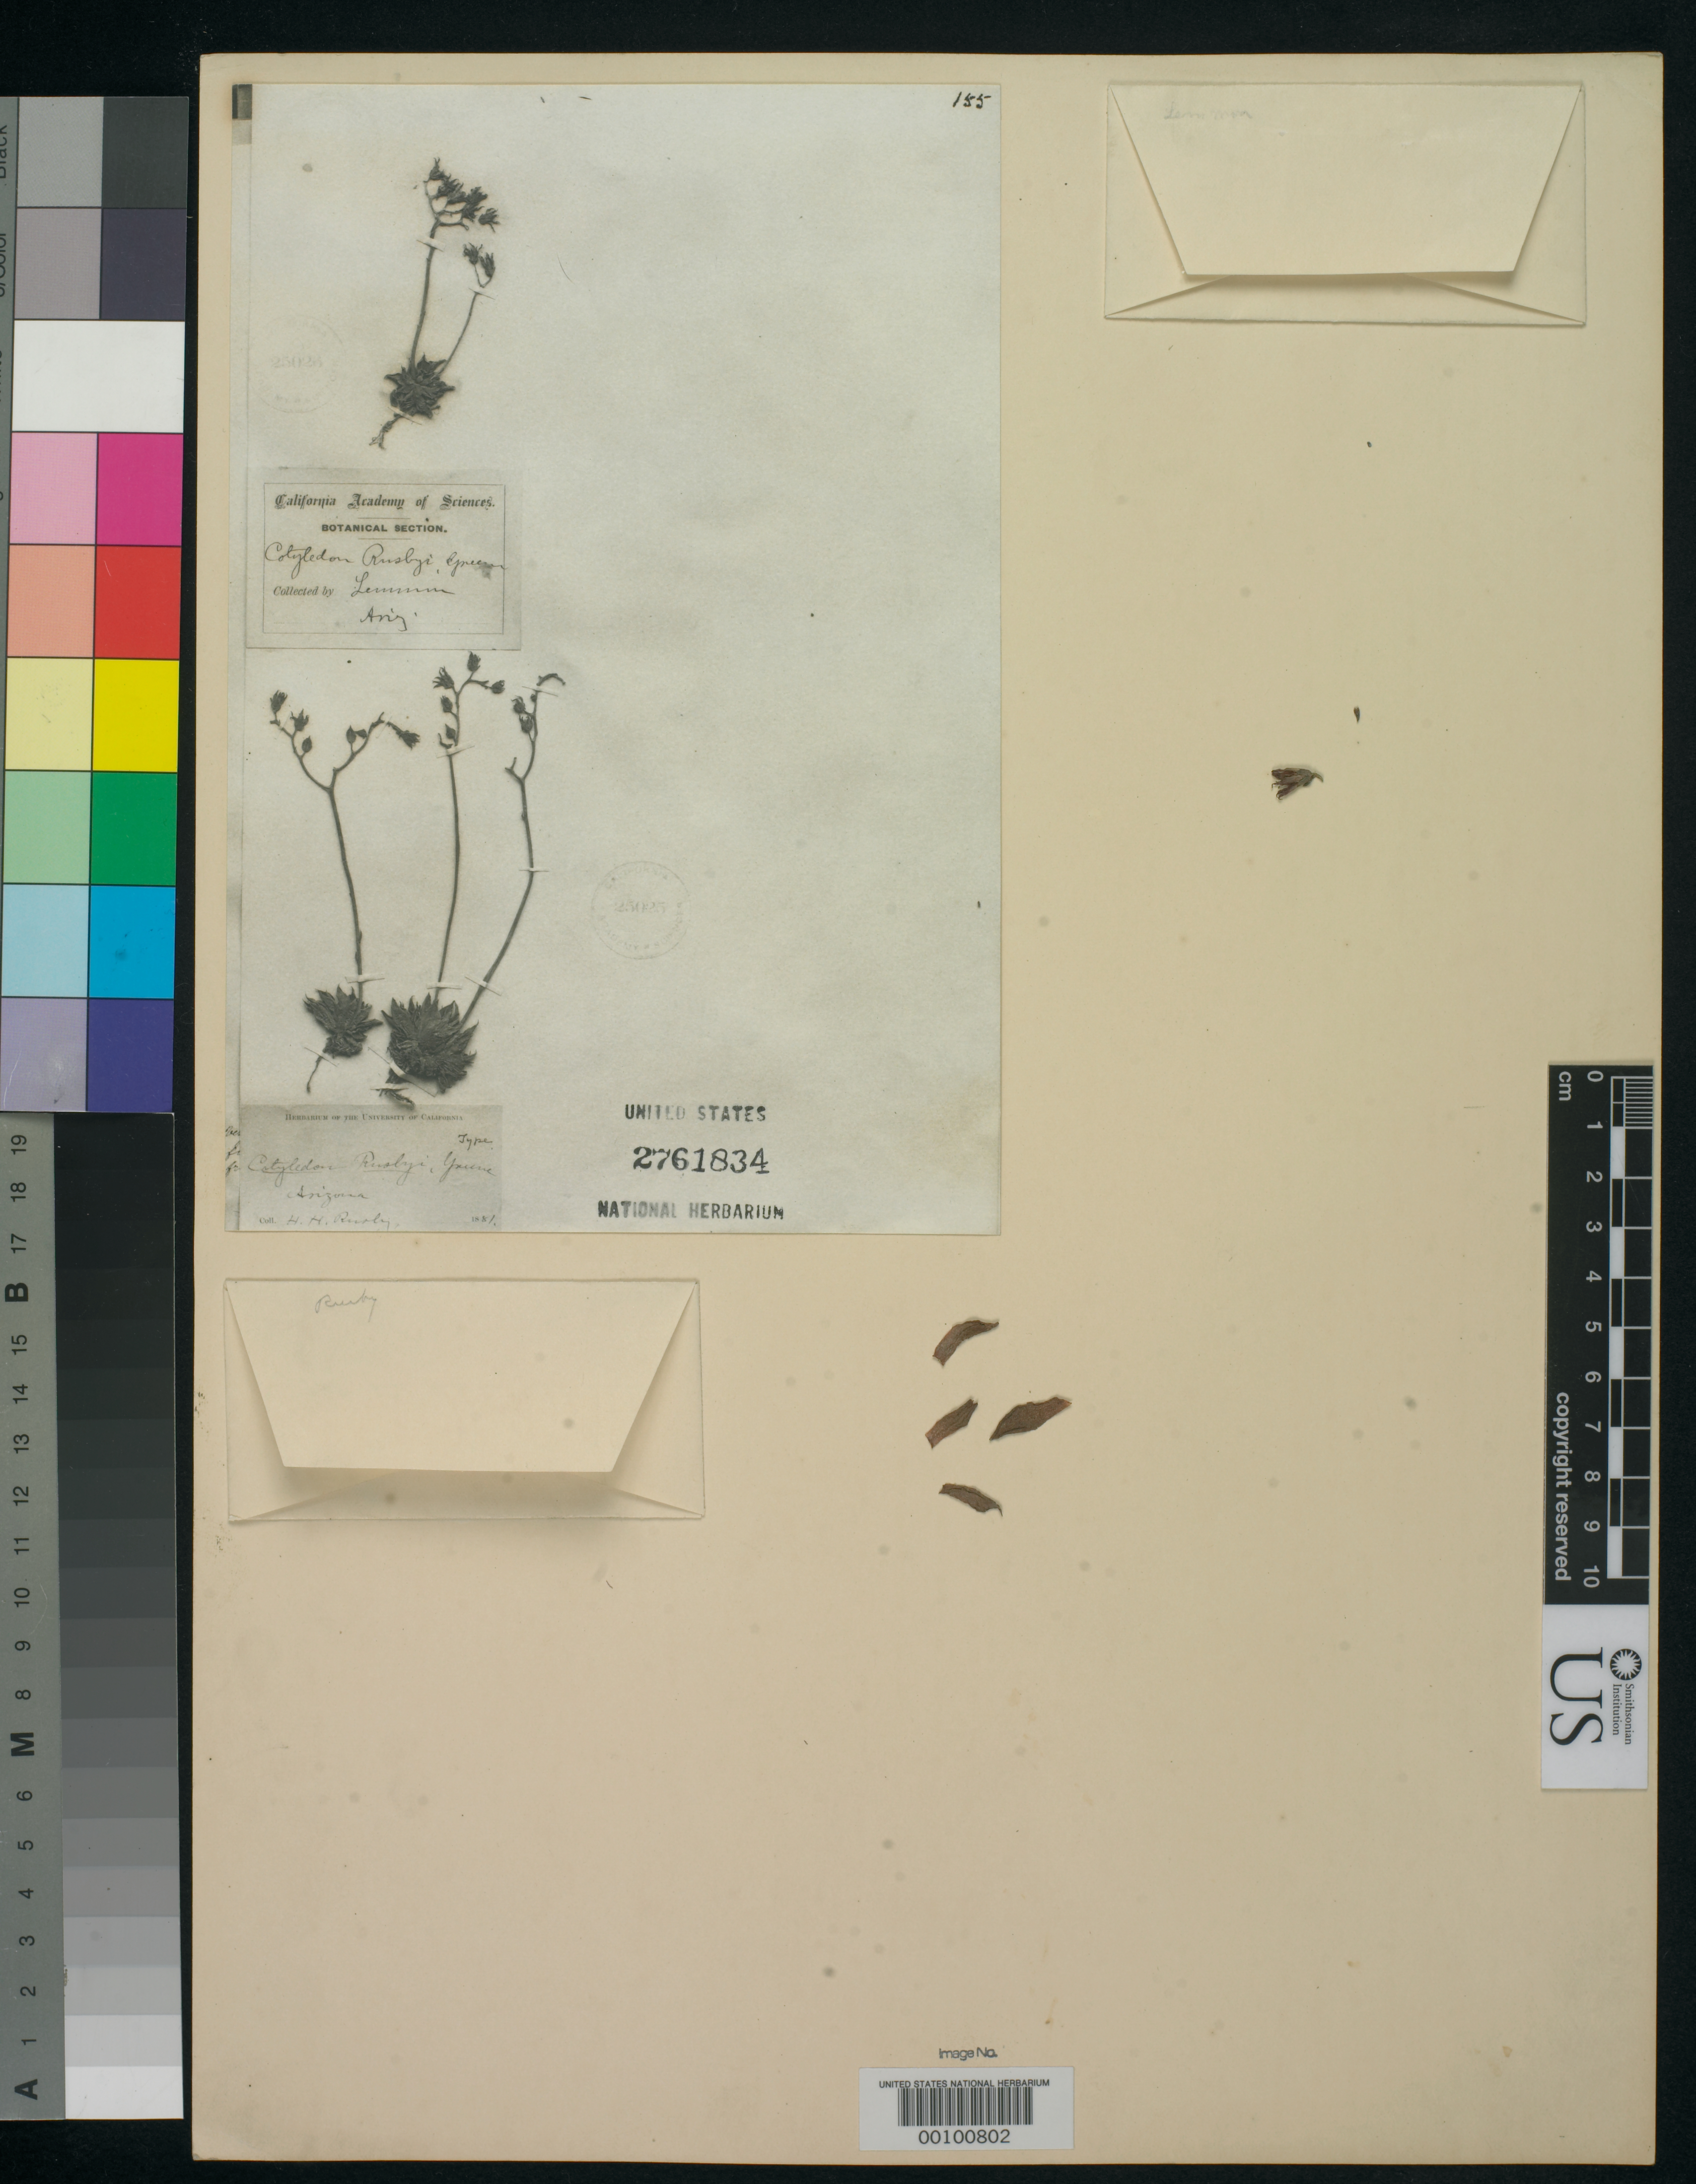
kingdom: Plantae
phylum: Tracheophyta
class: Magnoliopsida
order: Saxifragales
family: Crassulaceae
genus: Cotyledon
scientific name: Cotyledon rusbyi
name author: Greene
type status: Type Material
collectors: H. H. Rusby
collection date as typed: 1881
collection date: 1881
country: United States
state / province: Arizona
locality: San Francisco Mts.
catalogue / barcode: US 2761834